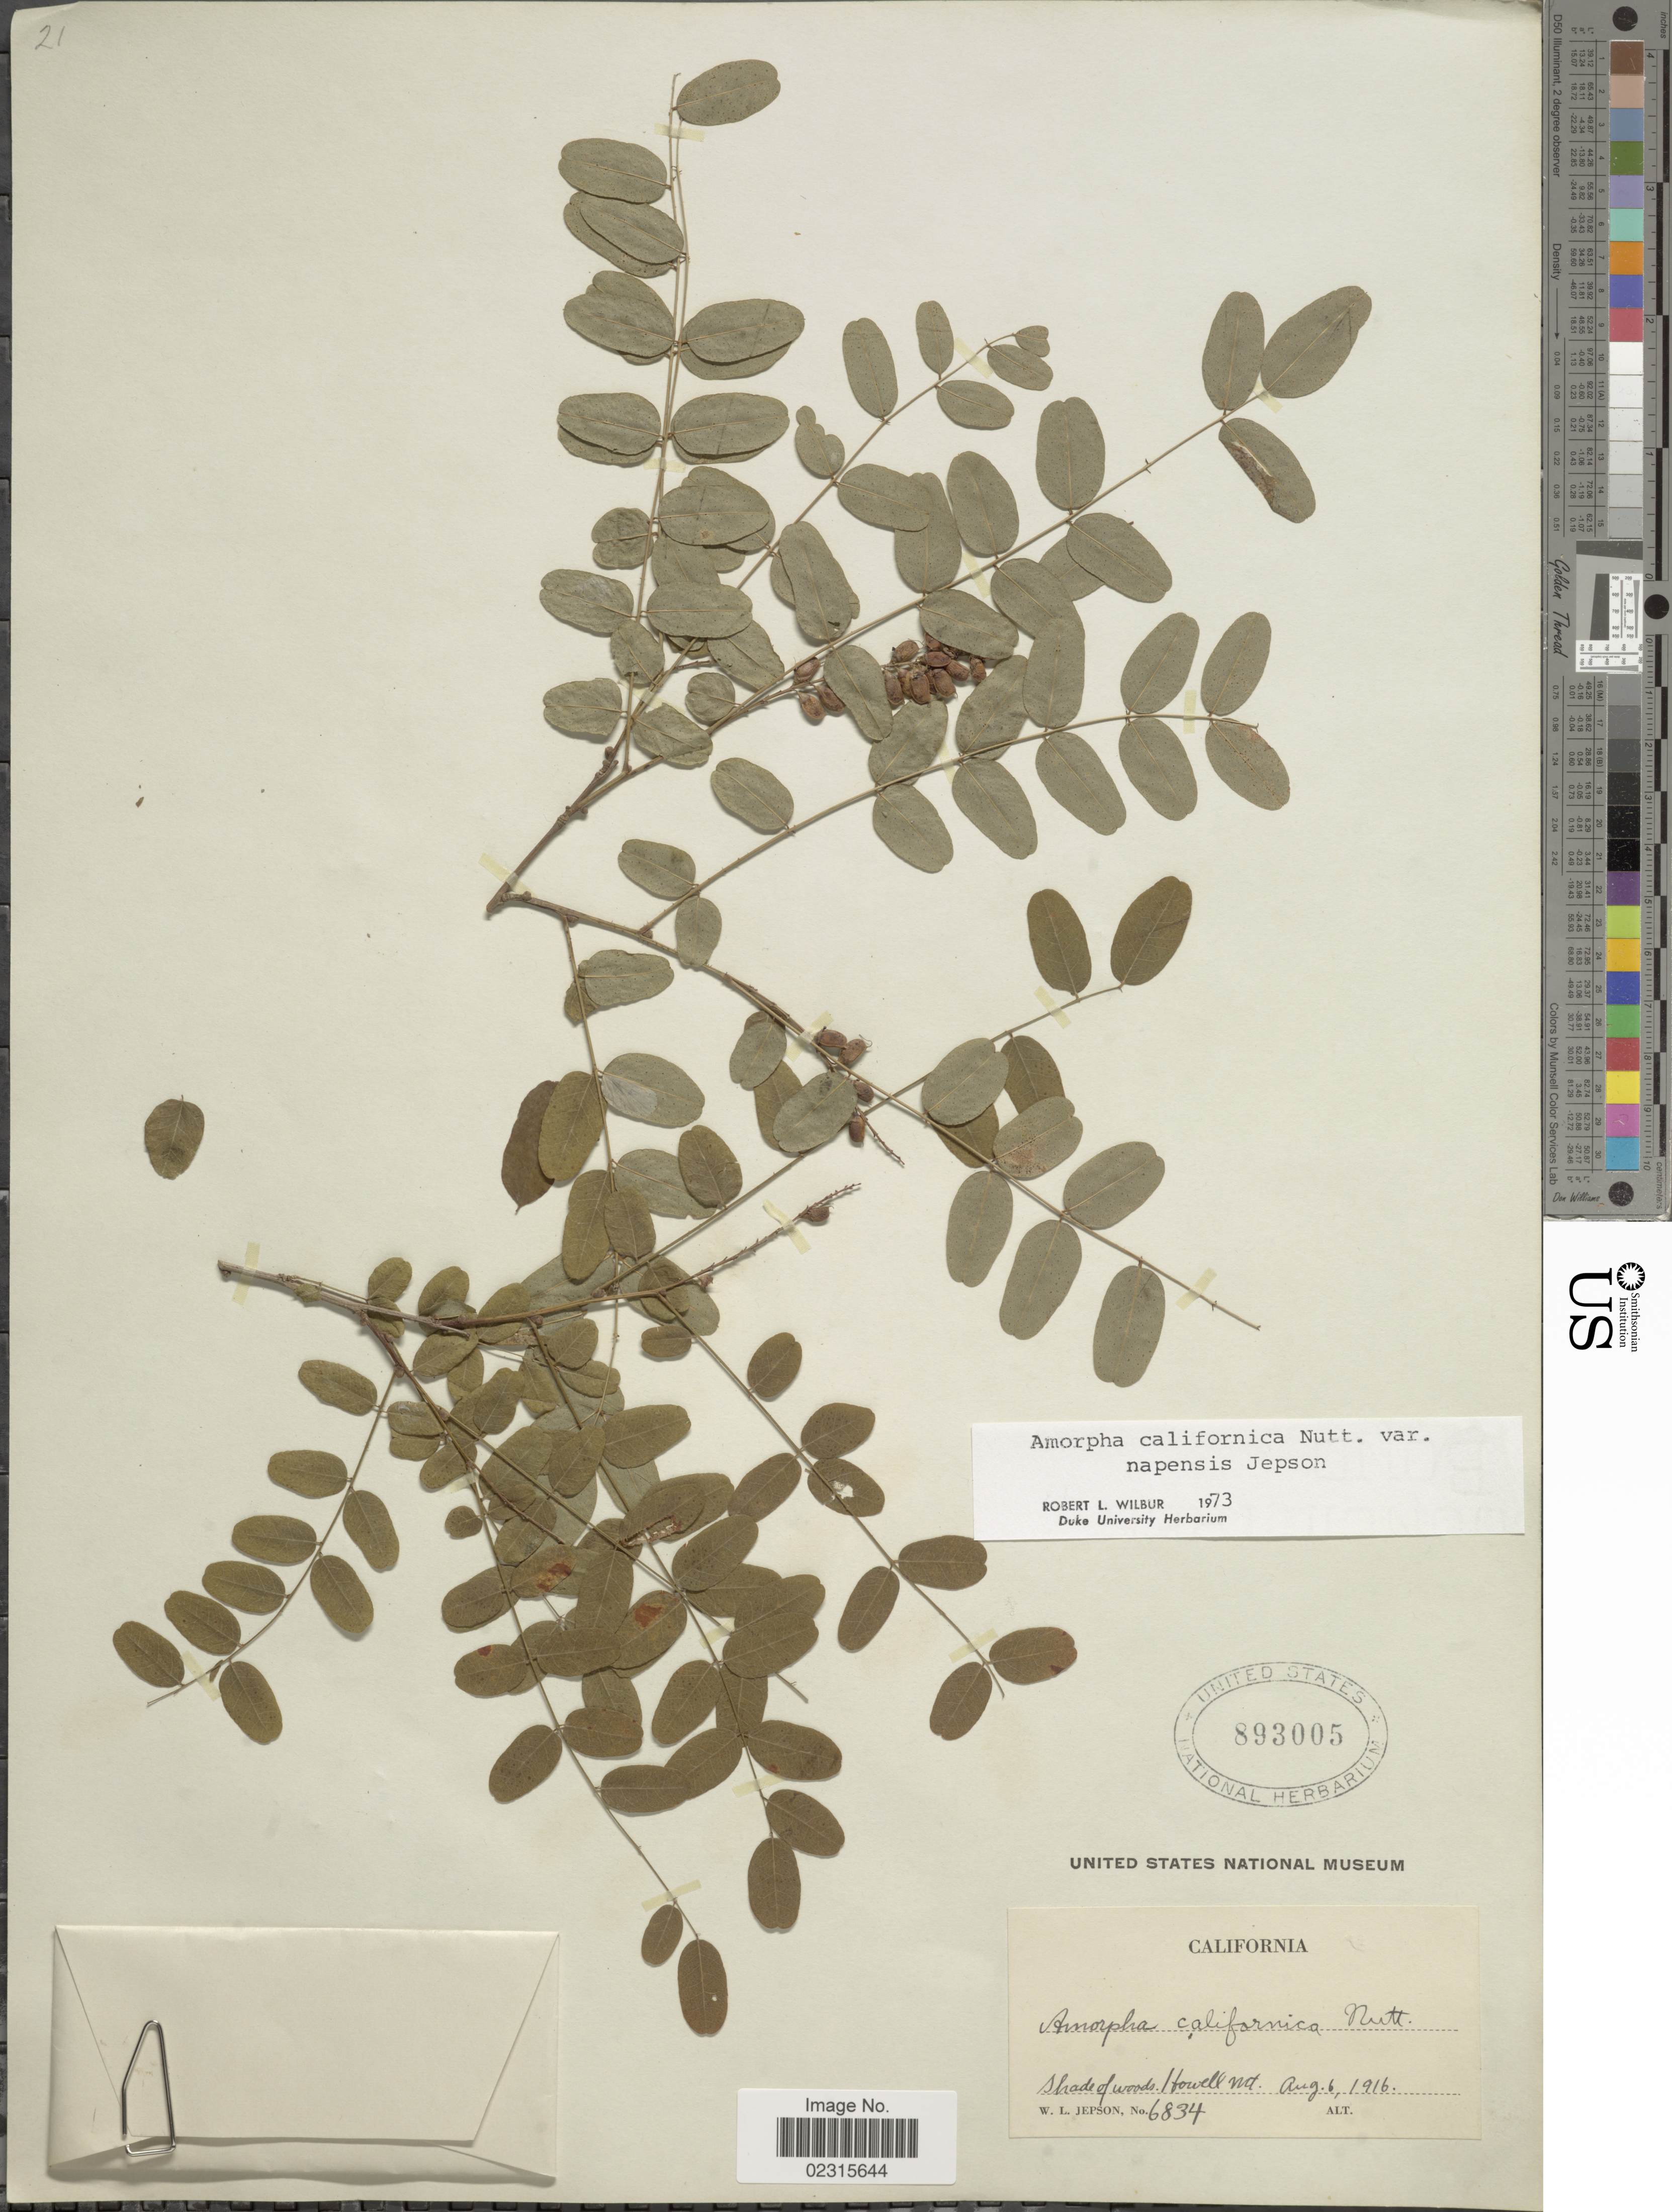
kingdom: Plantae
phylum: Tracheophyta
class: Magnoliopsida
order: Fabales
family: Fabaceae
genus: Amorpha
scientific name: Amorpha californica var. napensis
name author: Jeps.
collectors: W. L. Jepson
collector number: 6834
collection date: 1916-08-06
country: United States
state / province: California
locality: Shade of woods, Howell Mt.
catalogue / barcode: US 893005